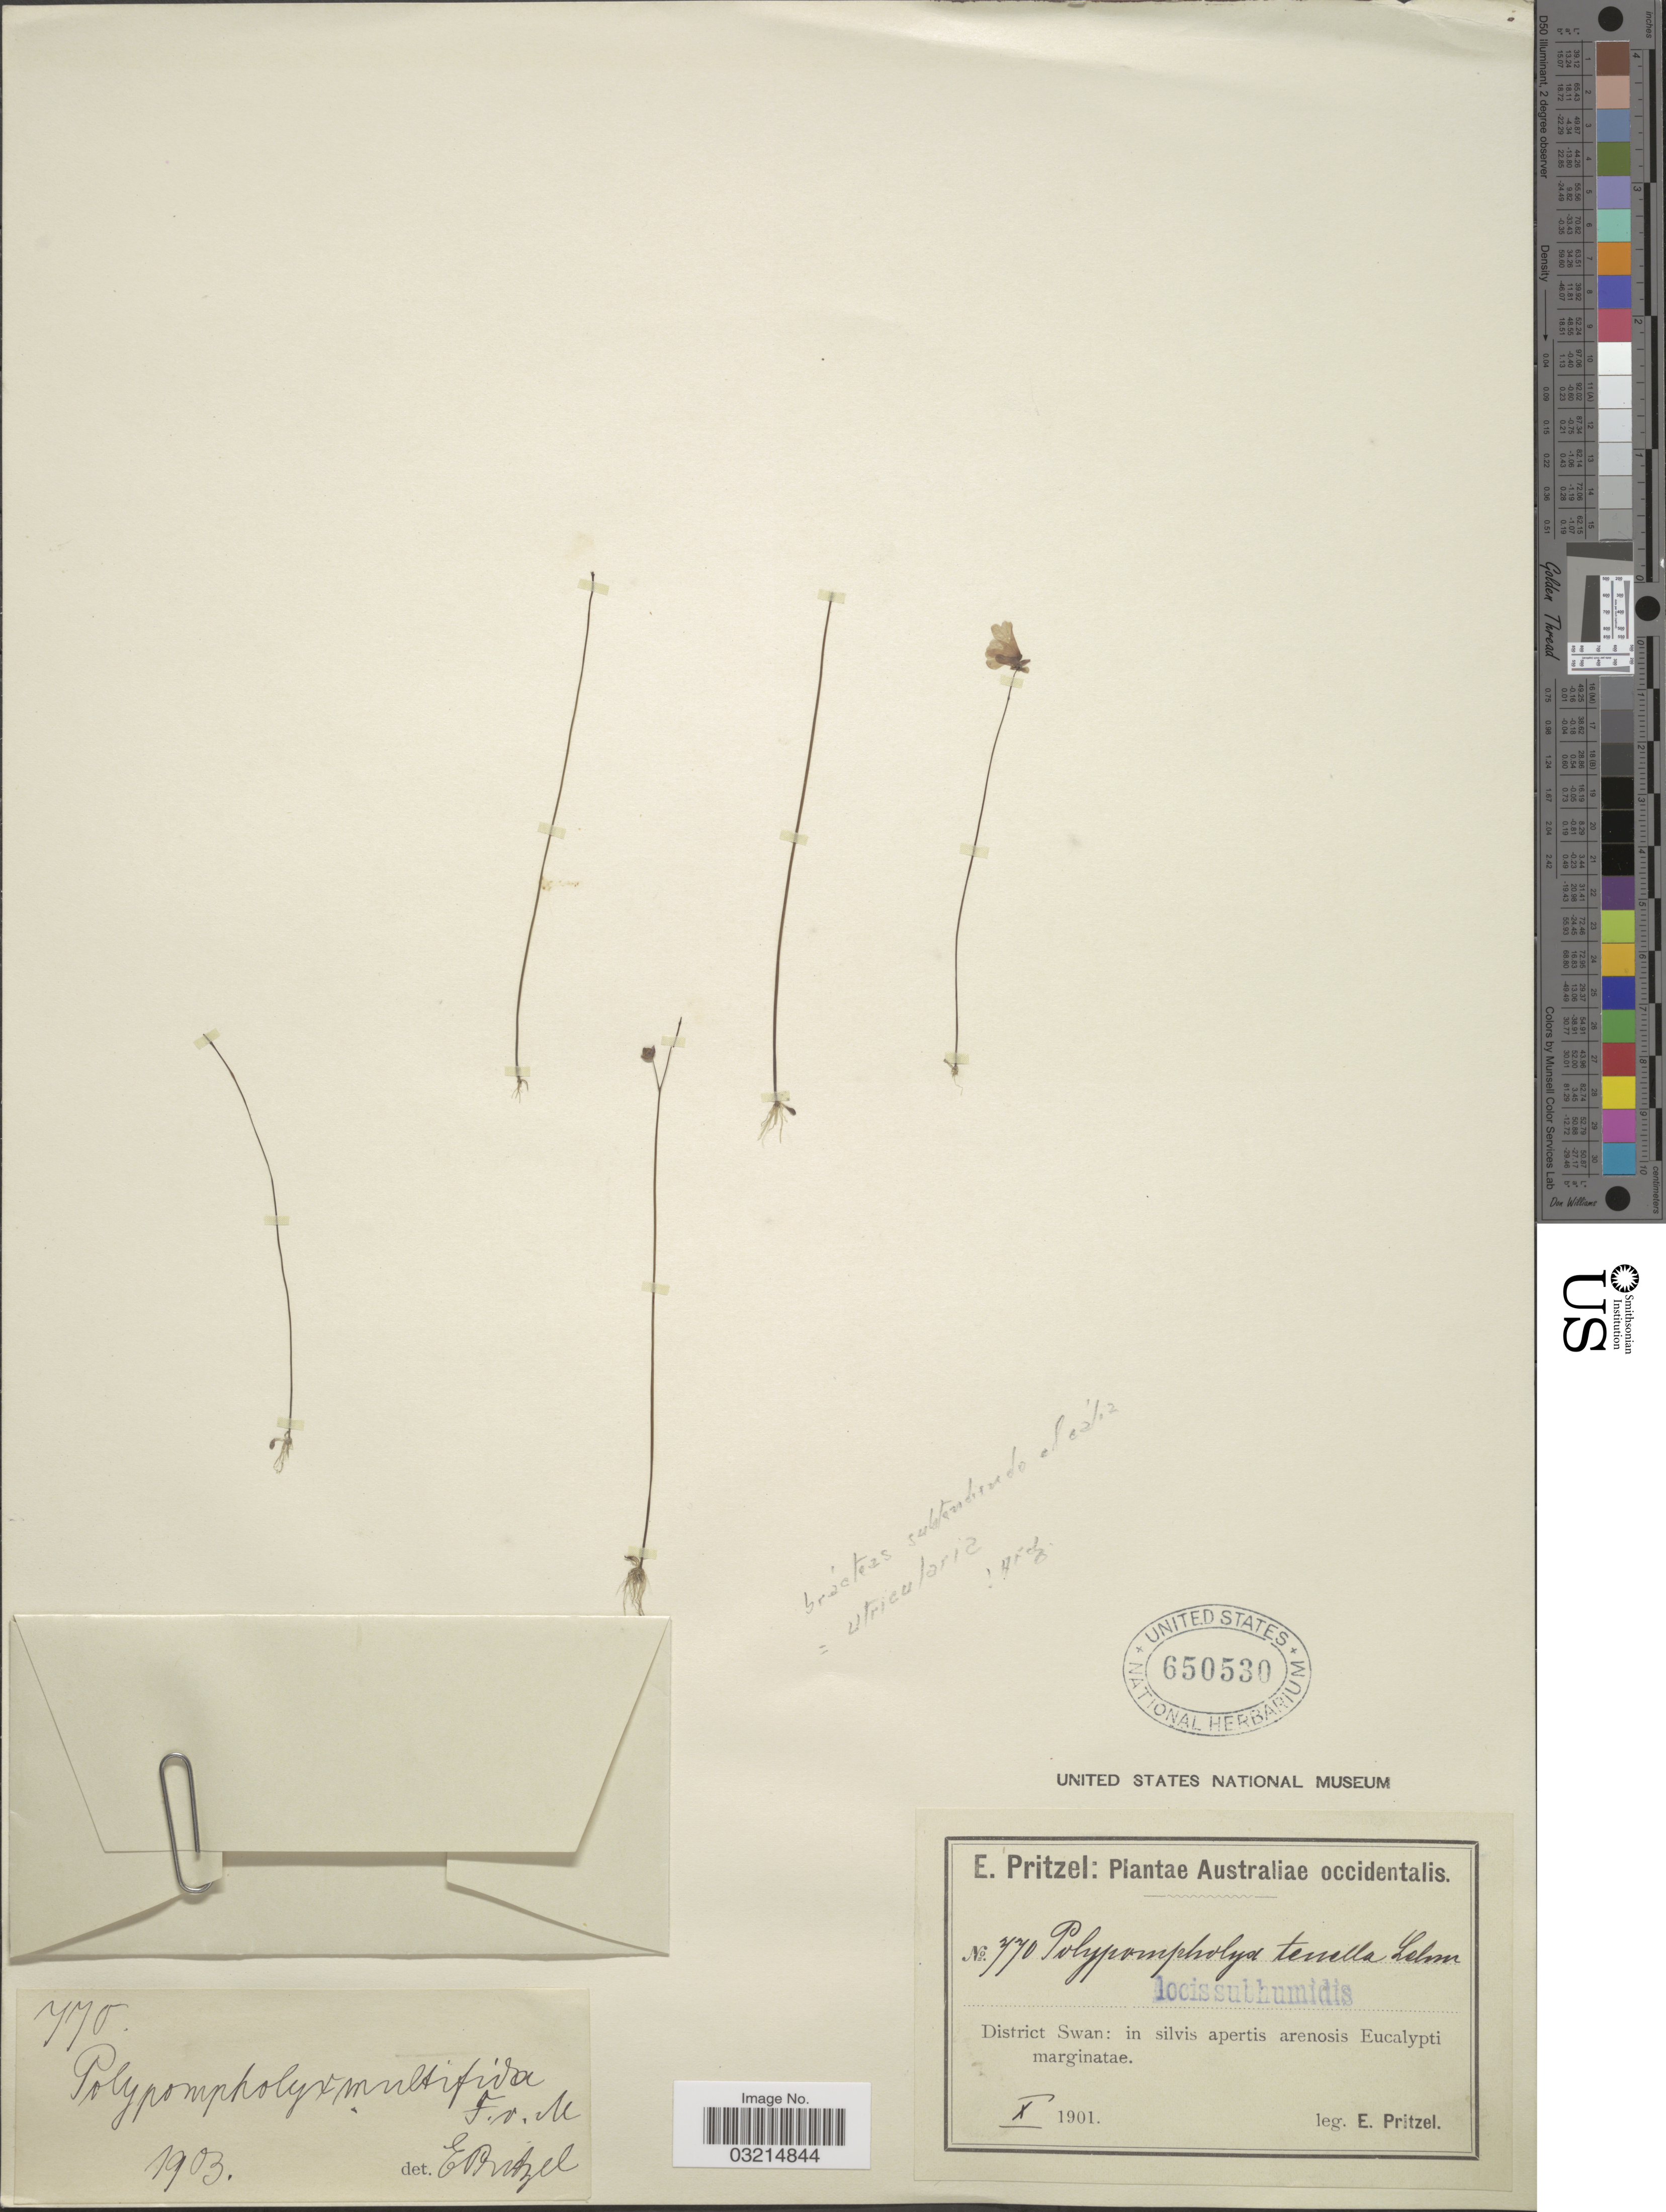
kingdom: Plantae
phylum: Tracheophyta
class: Magnoliopsida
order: Lamiales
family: Lentibulariaceae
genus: Polypompholyx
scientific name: Polypompholyx multifida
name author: (R. Br.) F. Muell.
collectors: E. G. Pritzel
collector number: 770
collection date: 1901-10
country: Australia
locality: Australiae occidentalis. District Swan: in silvis apertis arenosis Eucalypti marginatae.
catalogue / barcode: US 650530